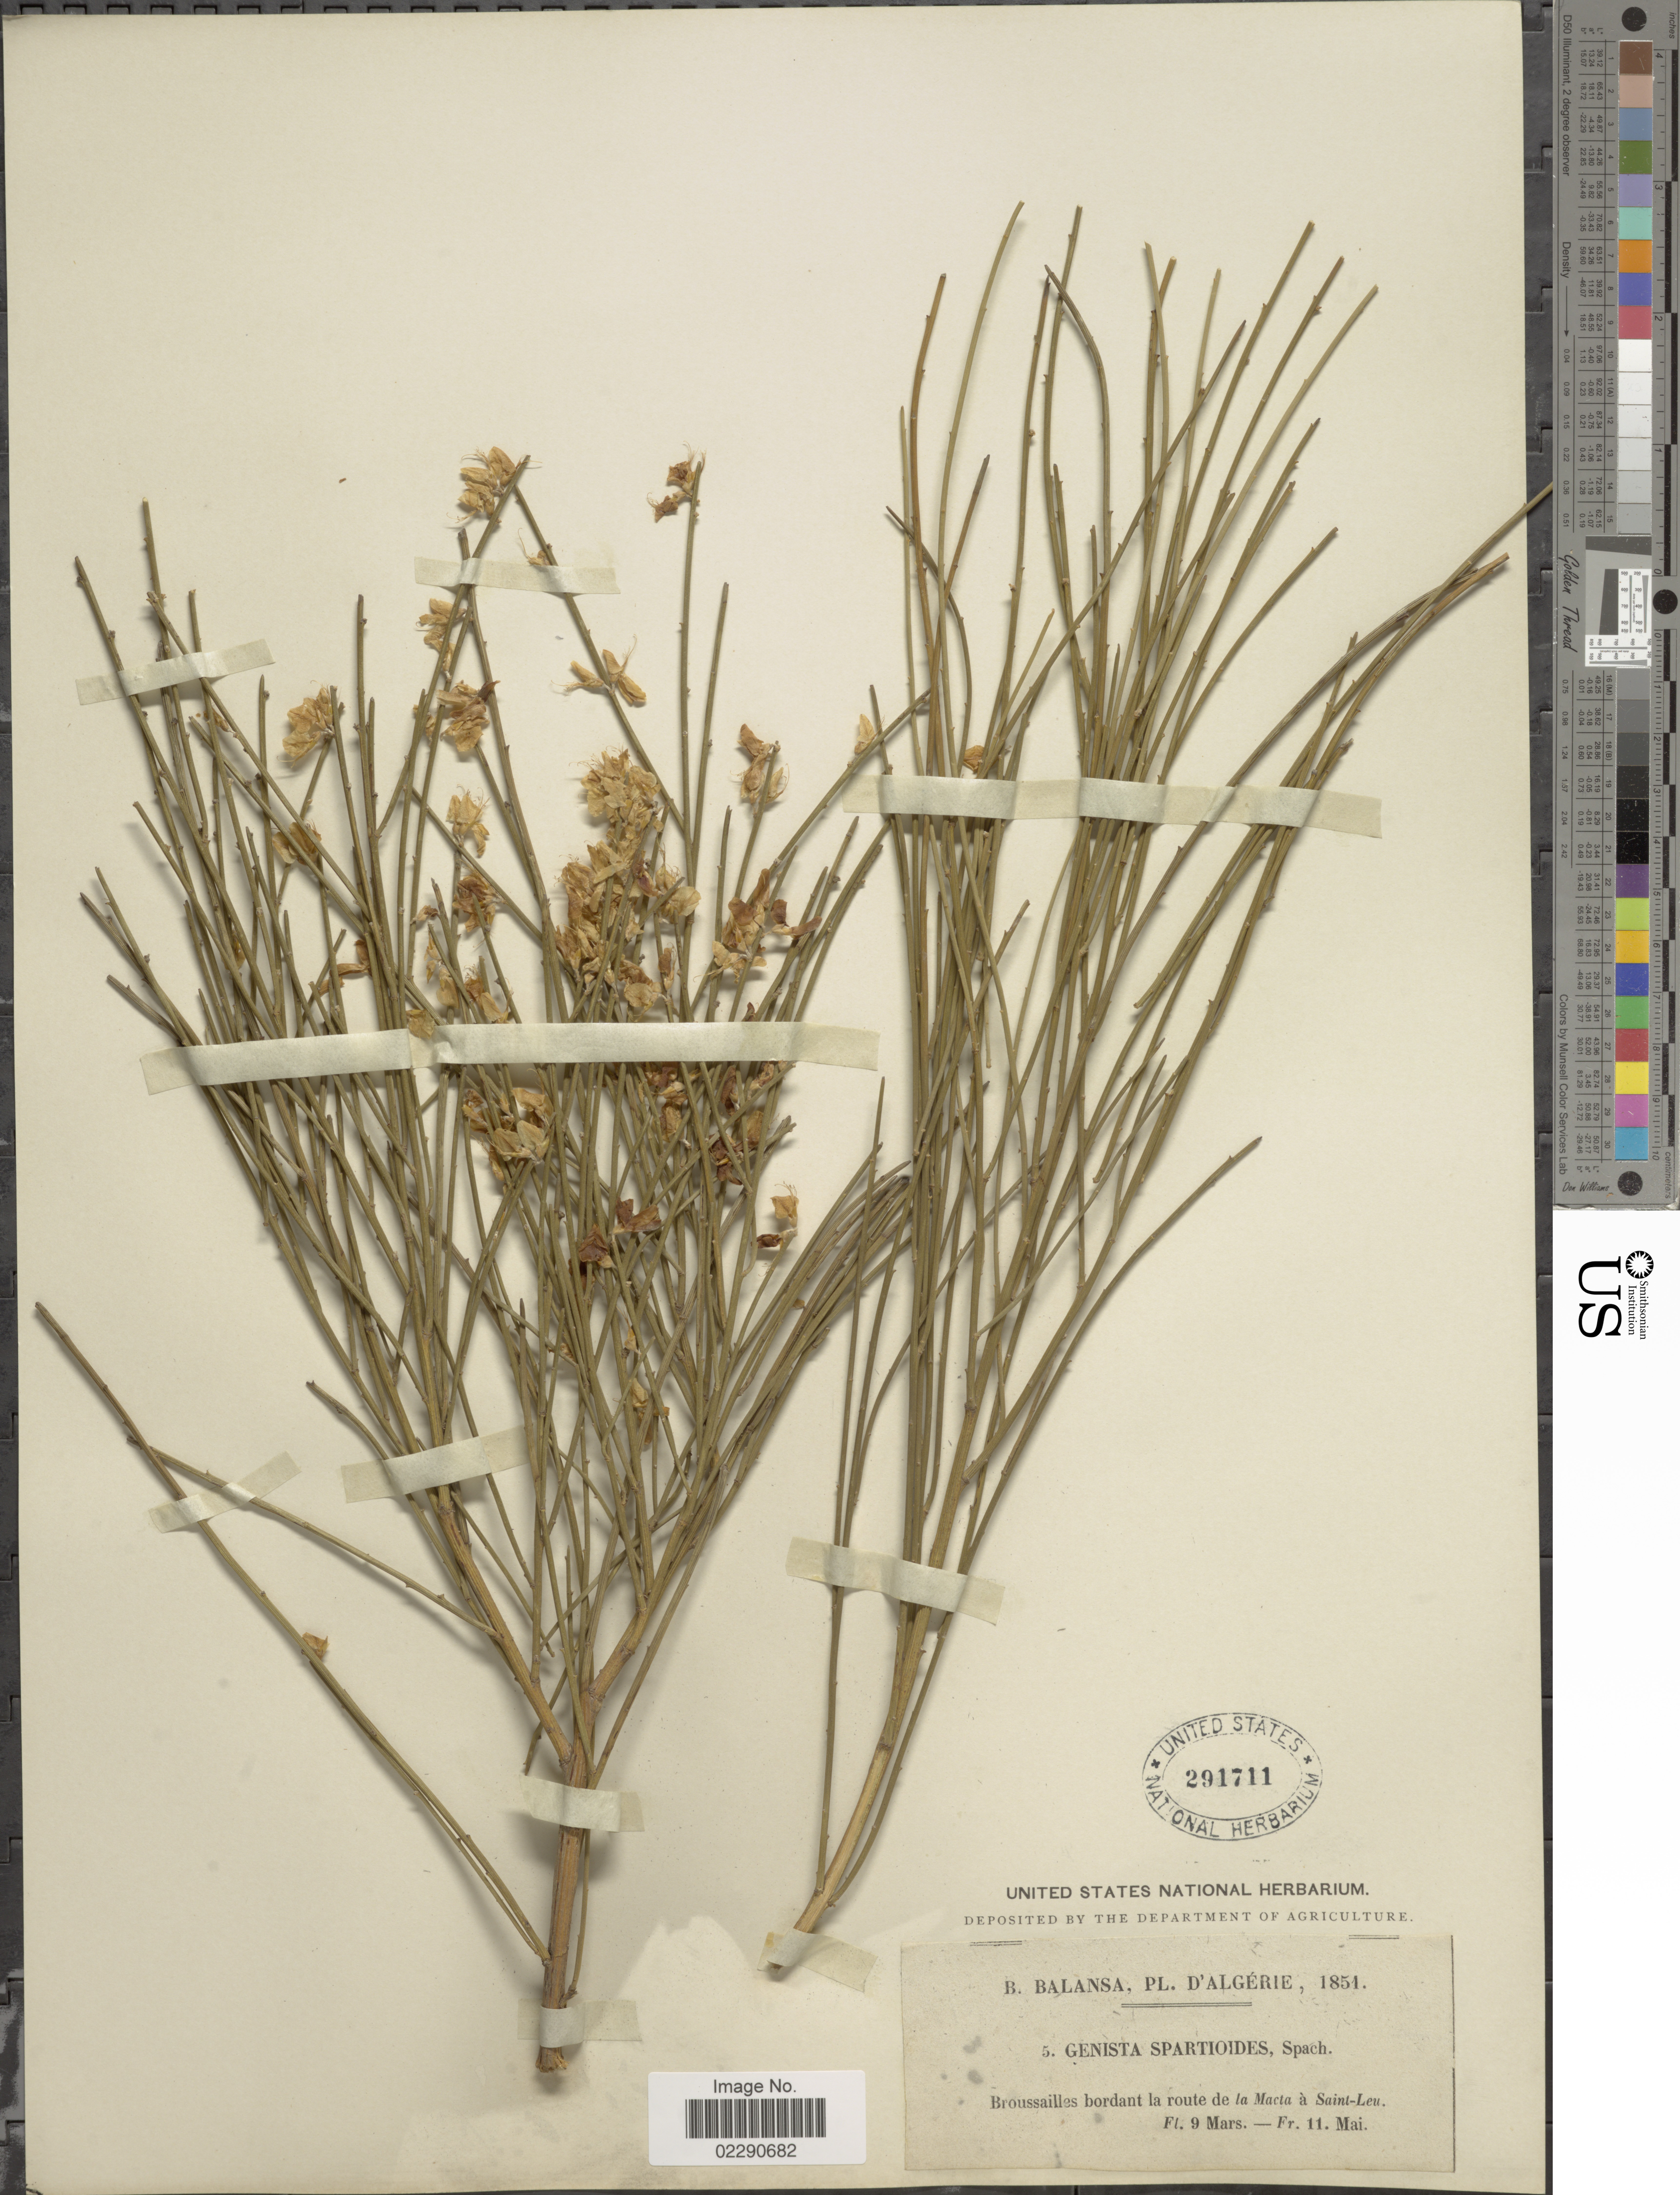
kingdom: Plantae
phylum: Tracheophyta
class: Magnoliopsida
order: Fabales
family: Fabaceae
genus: Genista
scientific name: Genista spartioides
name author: Spach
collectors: B. Balansa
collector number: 5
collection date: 1851-03-09/1851-05-11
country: Algeria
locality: Broussailles bordant la route de la Macta a Saint-Leu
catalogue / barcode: US 291711